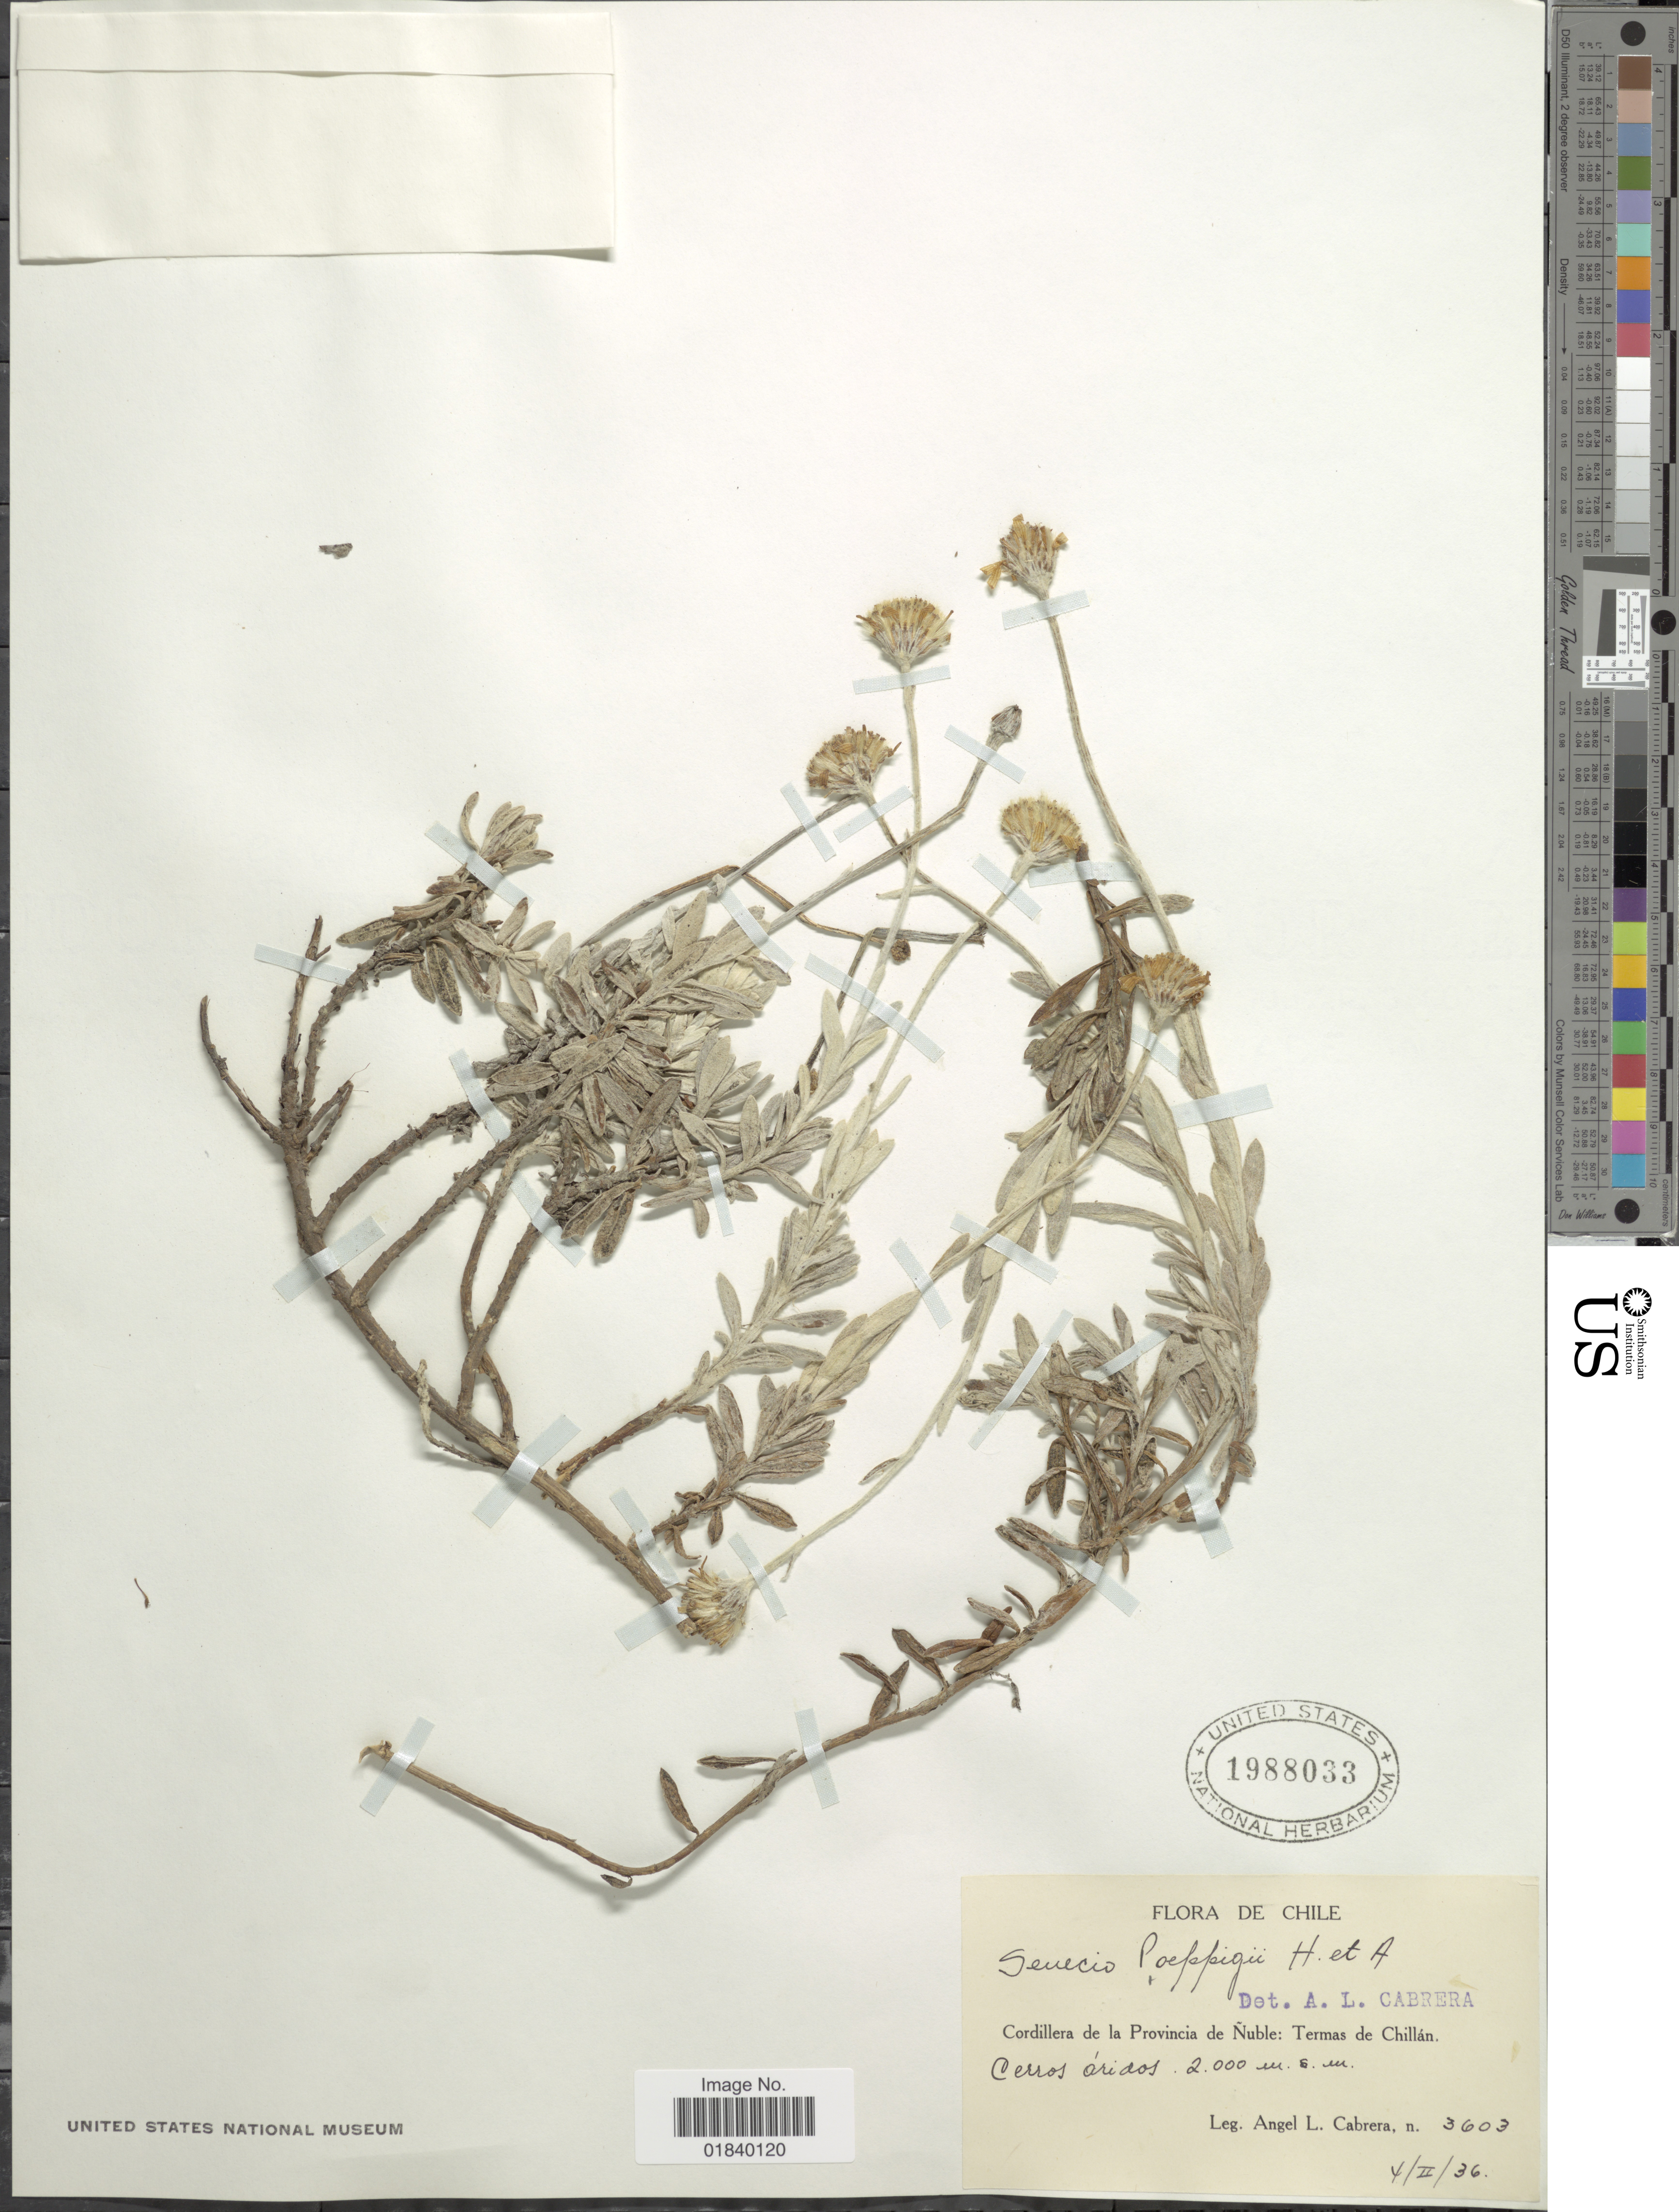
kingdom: Plantae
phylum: Tracheophyta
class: Magnoliopsida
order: Asterales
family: Asteraceae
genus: Senecio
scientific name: Senecio poeppigii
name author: (DC.) Cuatrec.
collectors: A. L. Cabrera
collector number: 3603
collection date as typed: Transcribed d/m/y: 4/2/36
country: Chile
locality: Cordillera de la Provincia de Nuble: Termas de Chillan. Cerros aridos.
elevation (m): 2000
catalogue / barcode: US 1988033